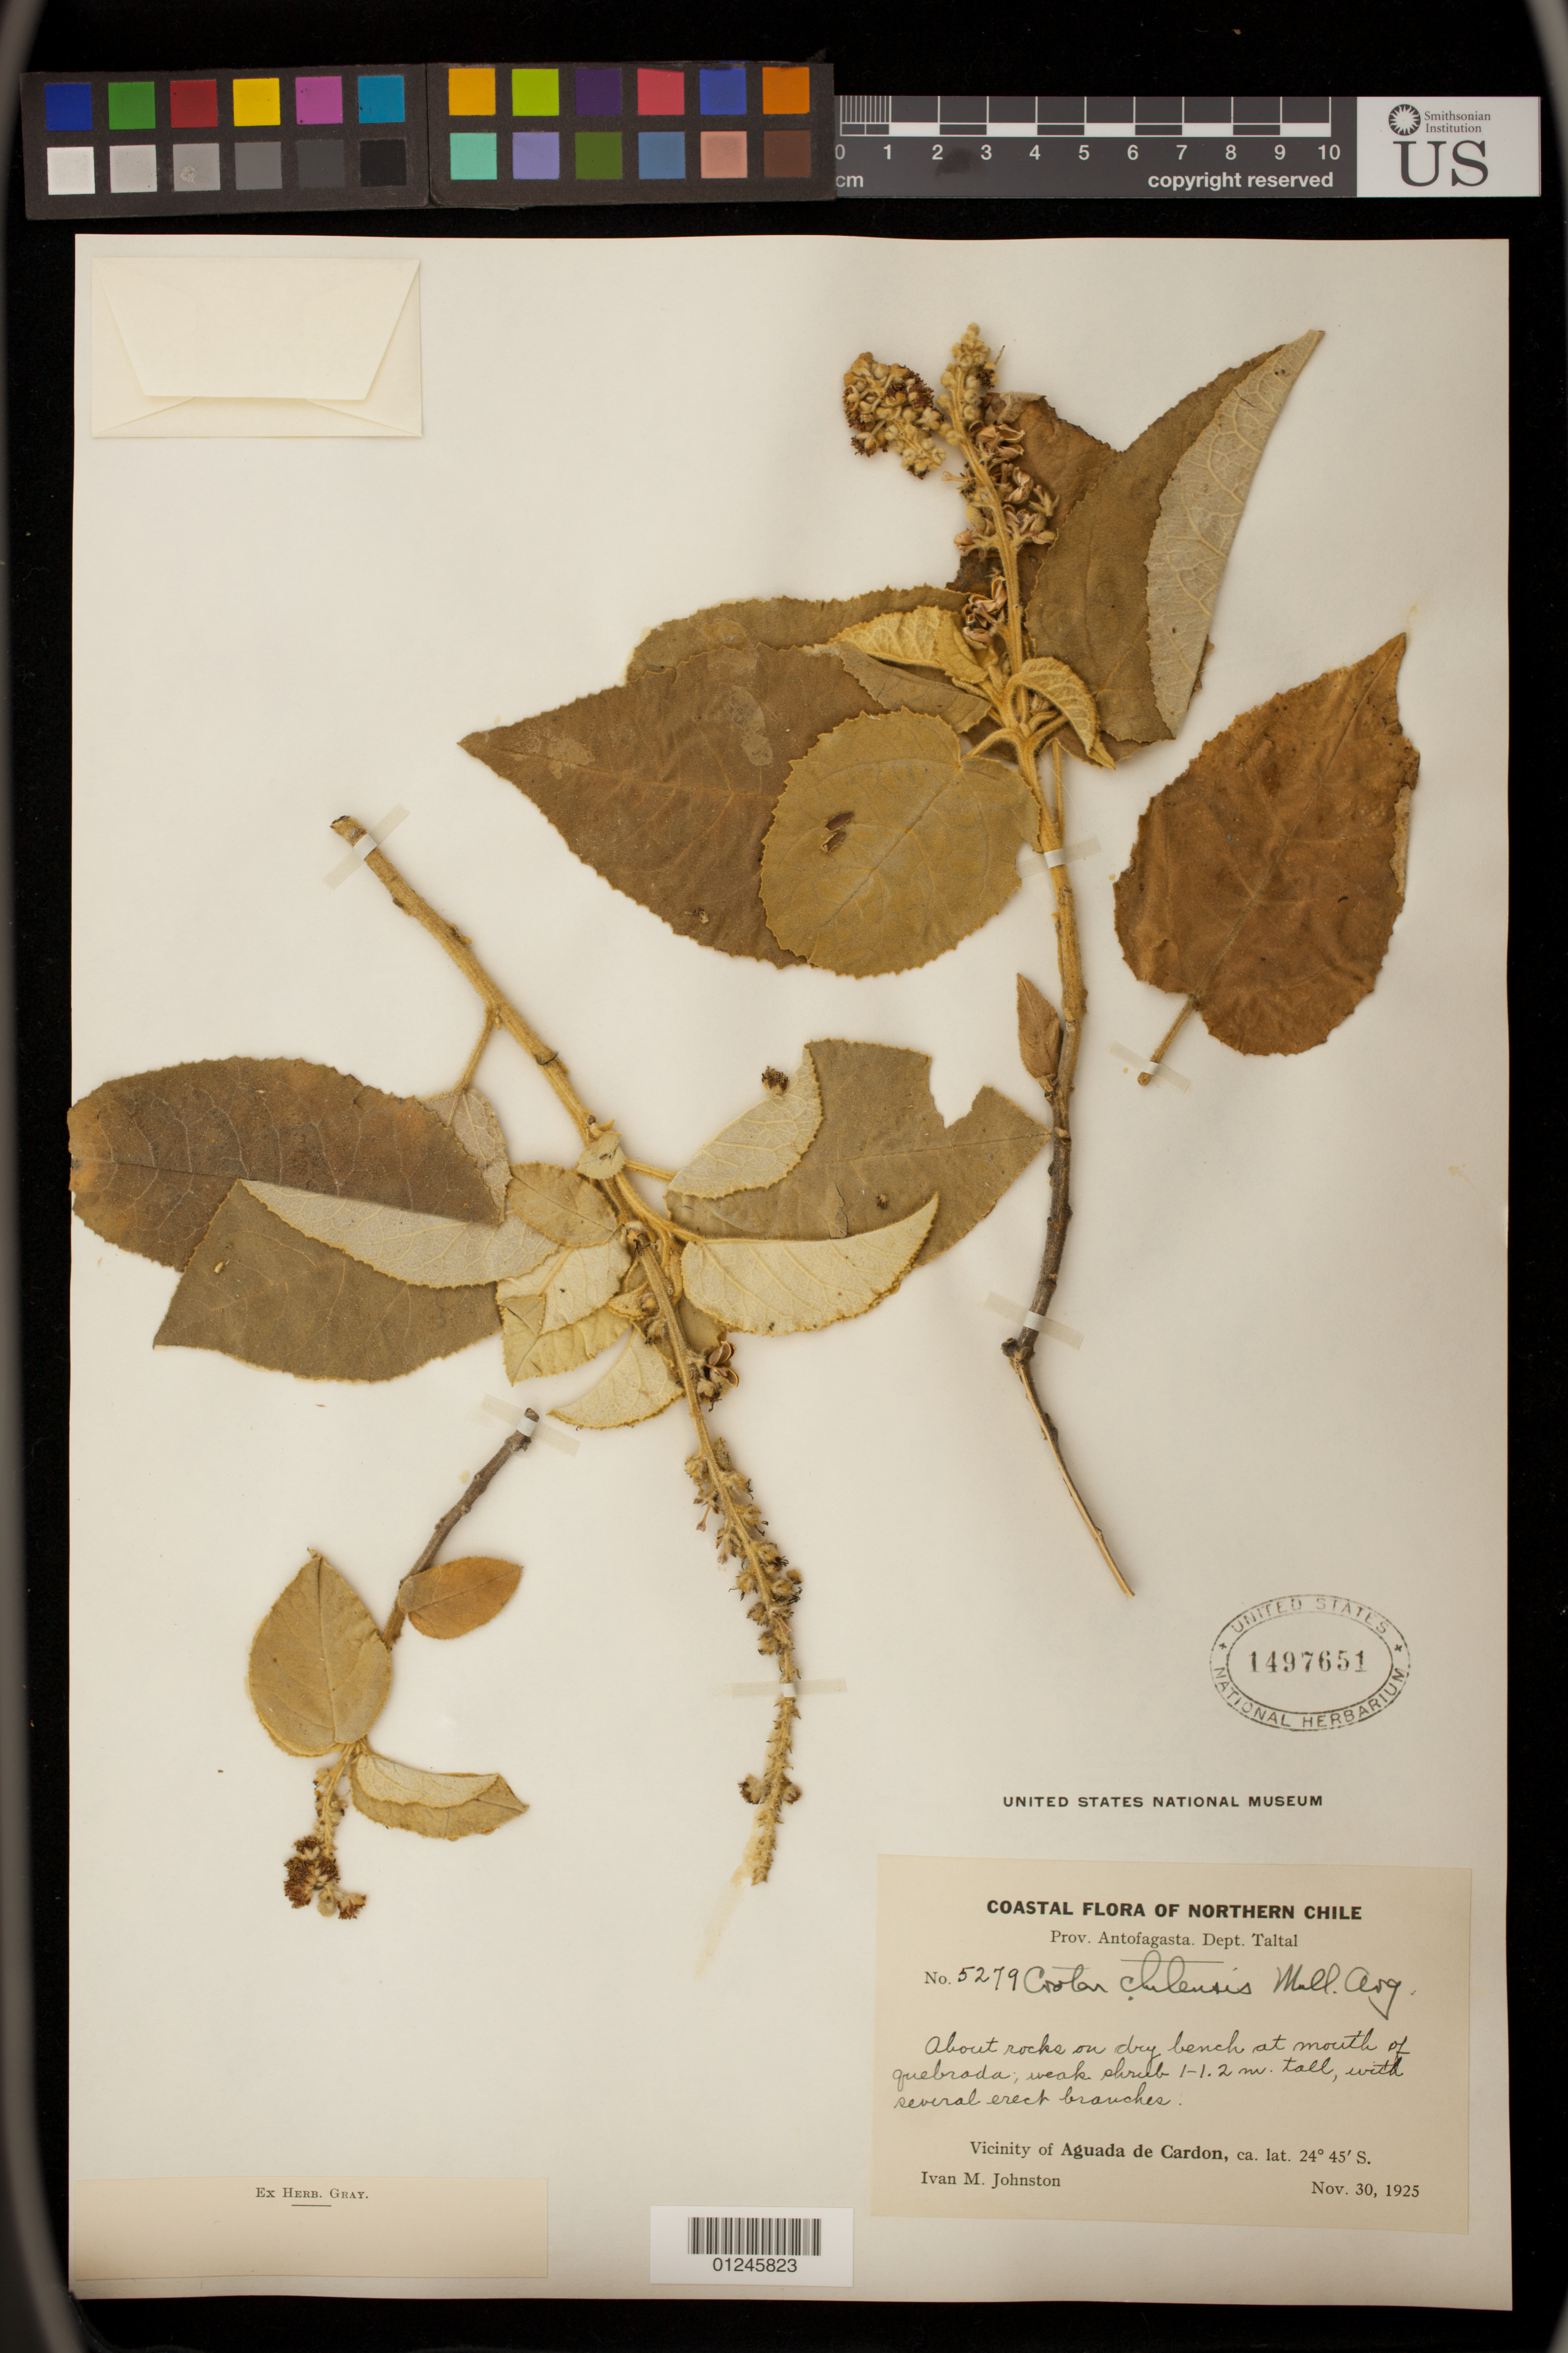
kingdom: Plantae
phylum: Tracheophyta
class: Magnoliopsida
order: Malpighiales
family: Euphorbiaceae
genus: Croton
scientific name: Croton chilensis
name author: Müll. Arg.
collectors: I.M. Johnston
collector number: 5279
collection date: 1925-11-30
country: Chile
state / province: Antofagasta (II)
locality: Dept. Taltal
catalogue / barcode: US 1497651